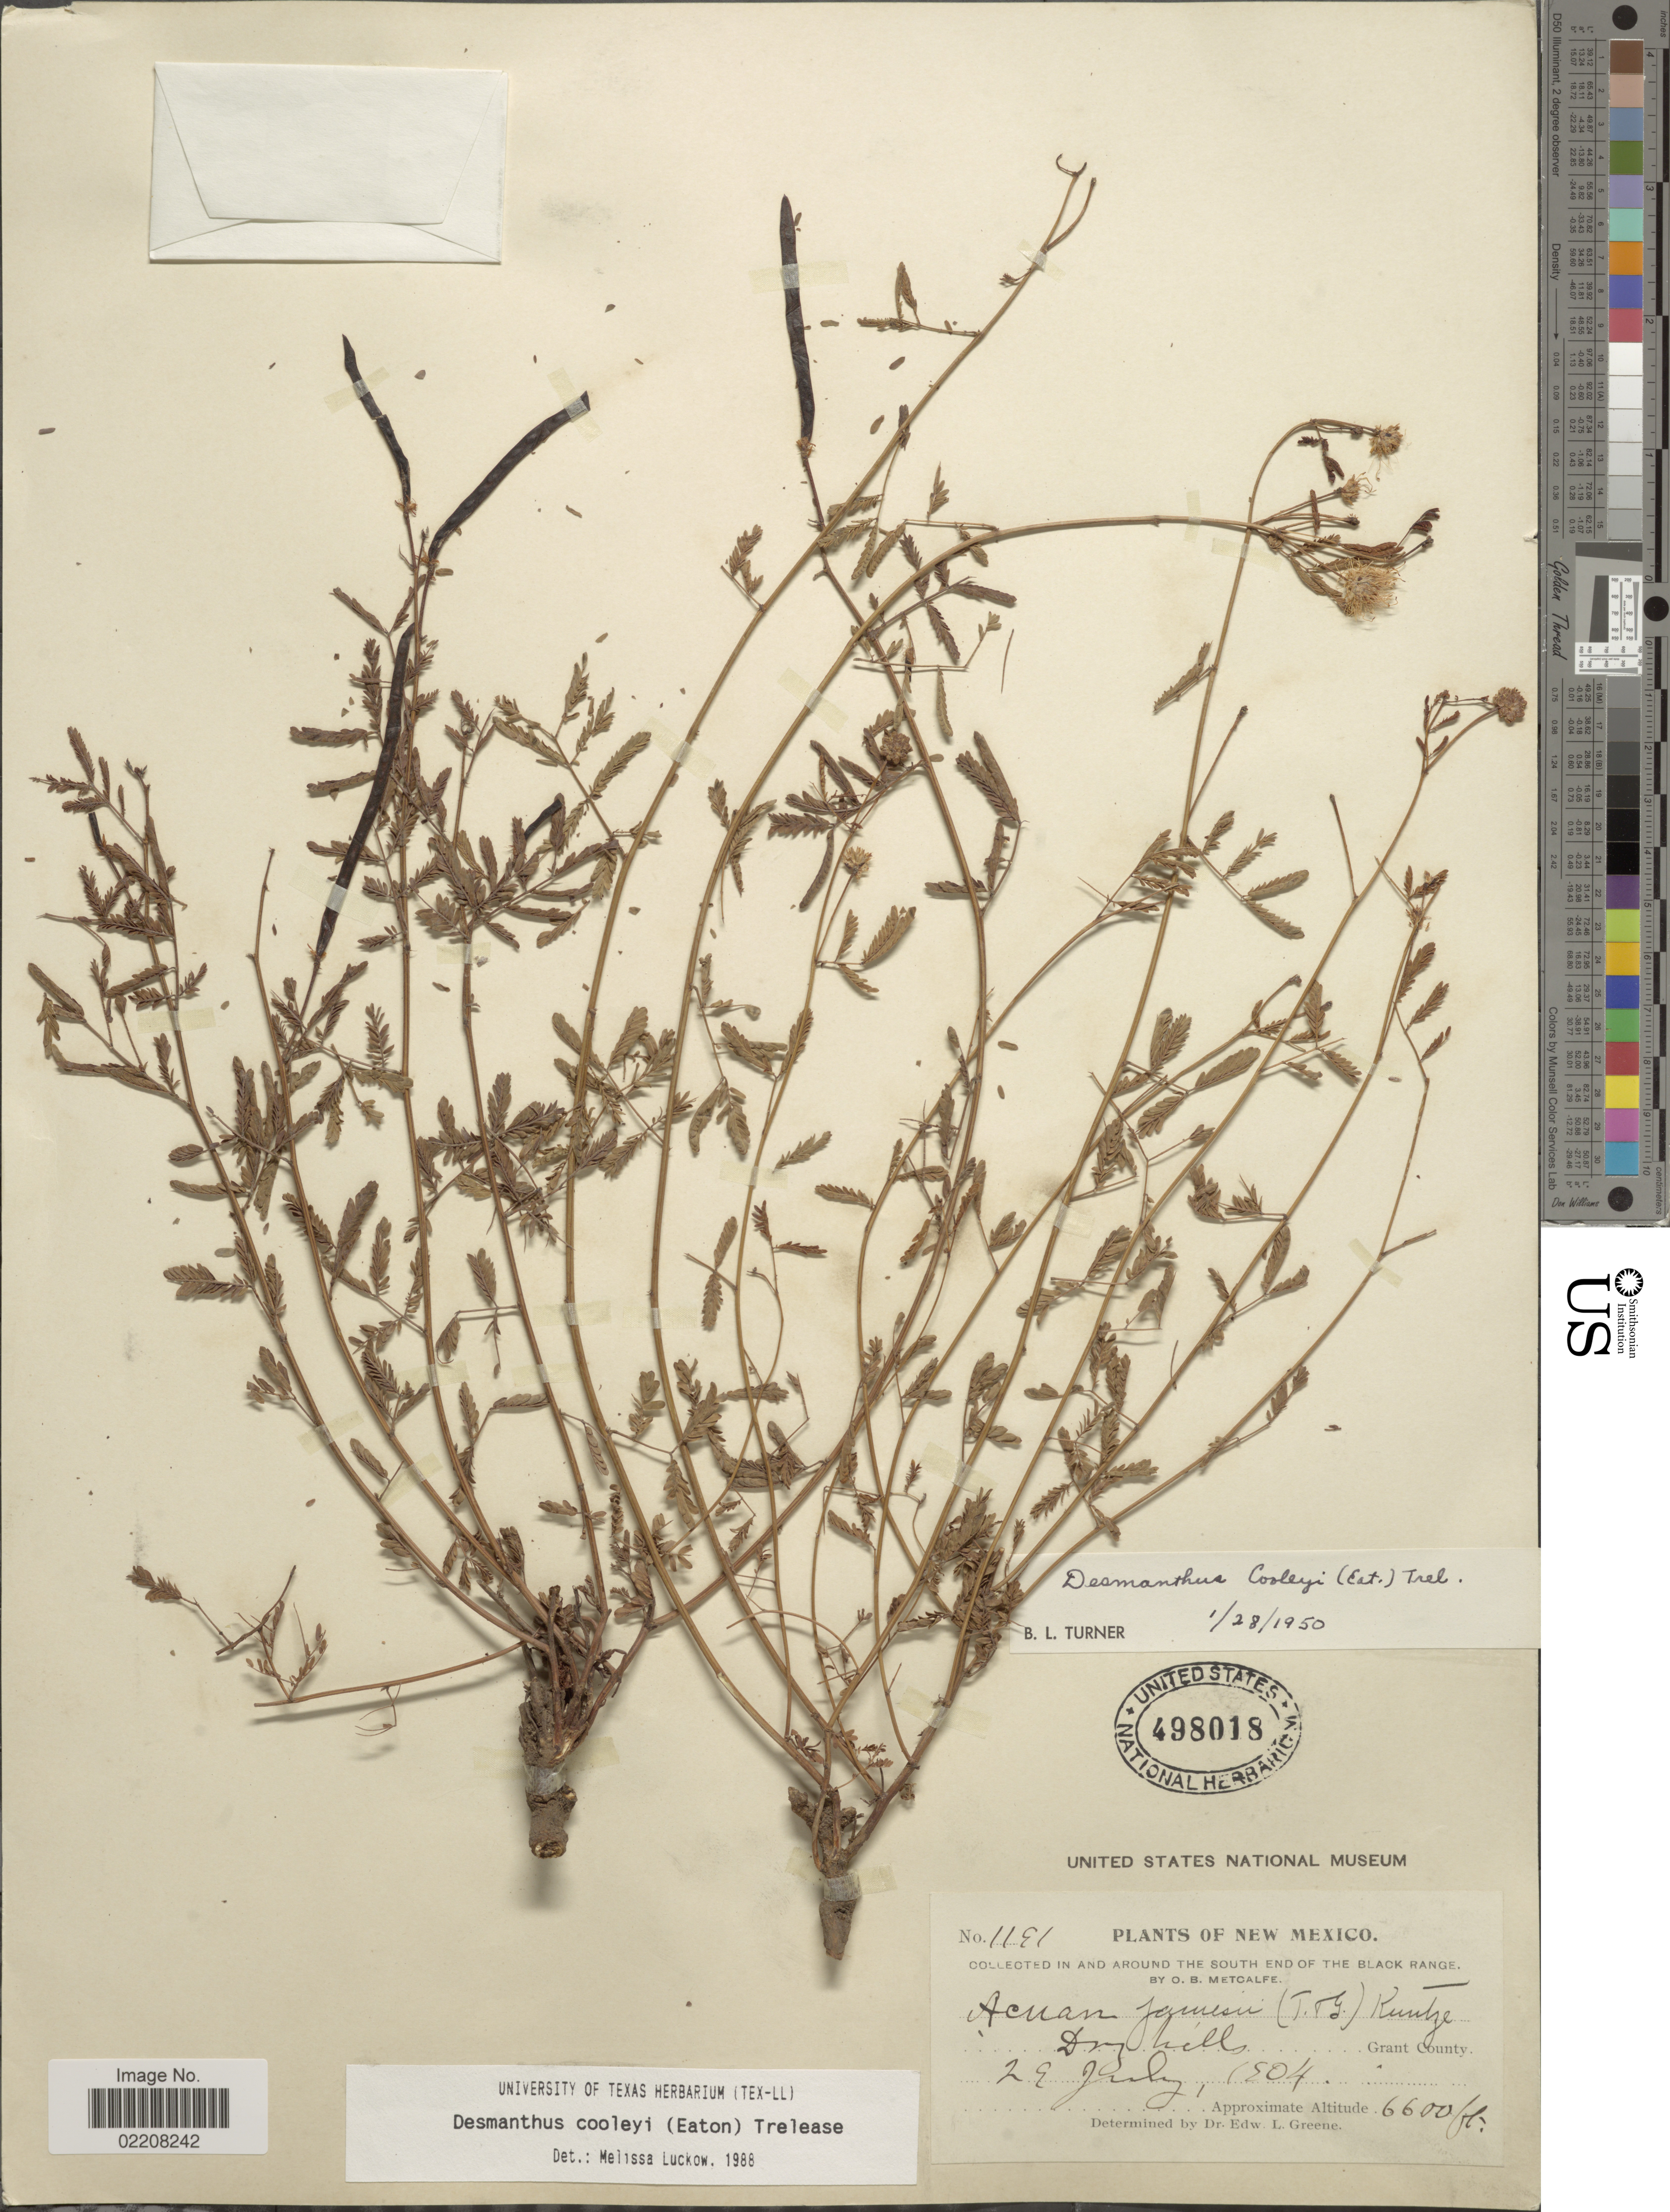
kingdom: Plantae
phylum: Tracheophyta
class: Magnoliopsida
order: Fabales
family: Fabaceae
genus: Desmanthus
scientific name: Desmanthus cooleyi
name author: (Eaton) Trel.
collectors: O. B. Metcalfe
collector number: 1191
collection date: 1904-07-29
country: United States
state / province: New Mexico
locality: Grant County. In and around the south end of the Black Range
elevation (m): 2012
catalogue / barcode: US 498018